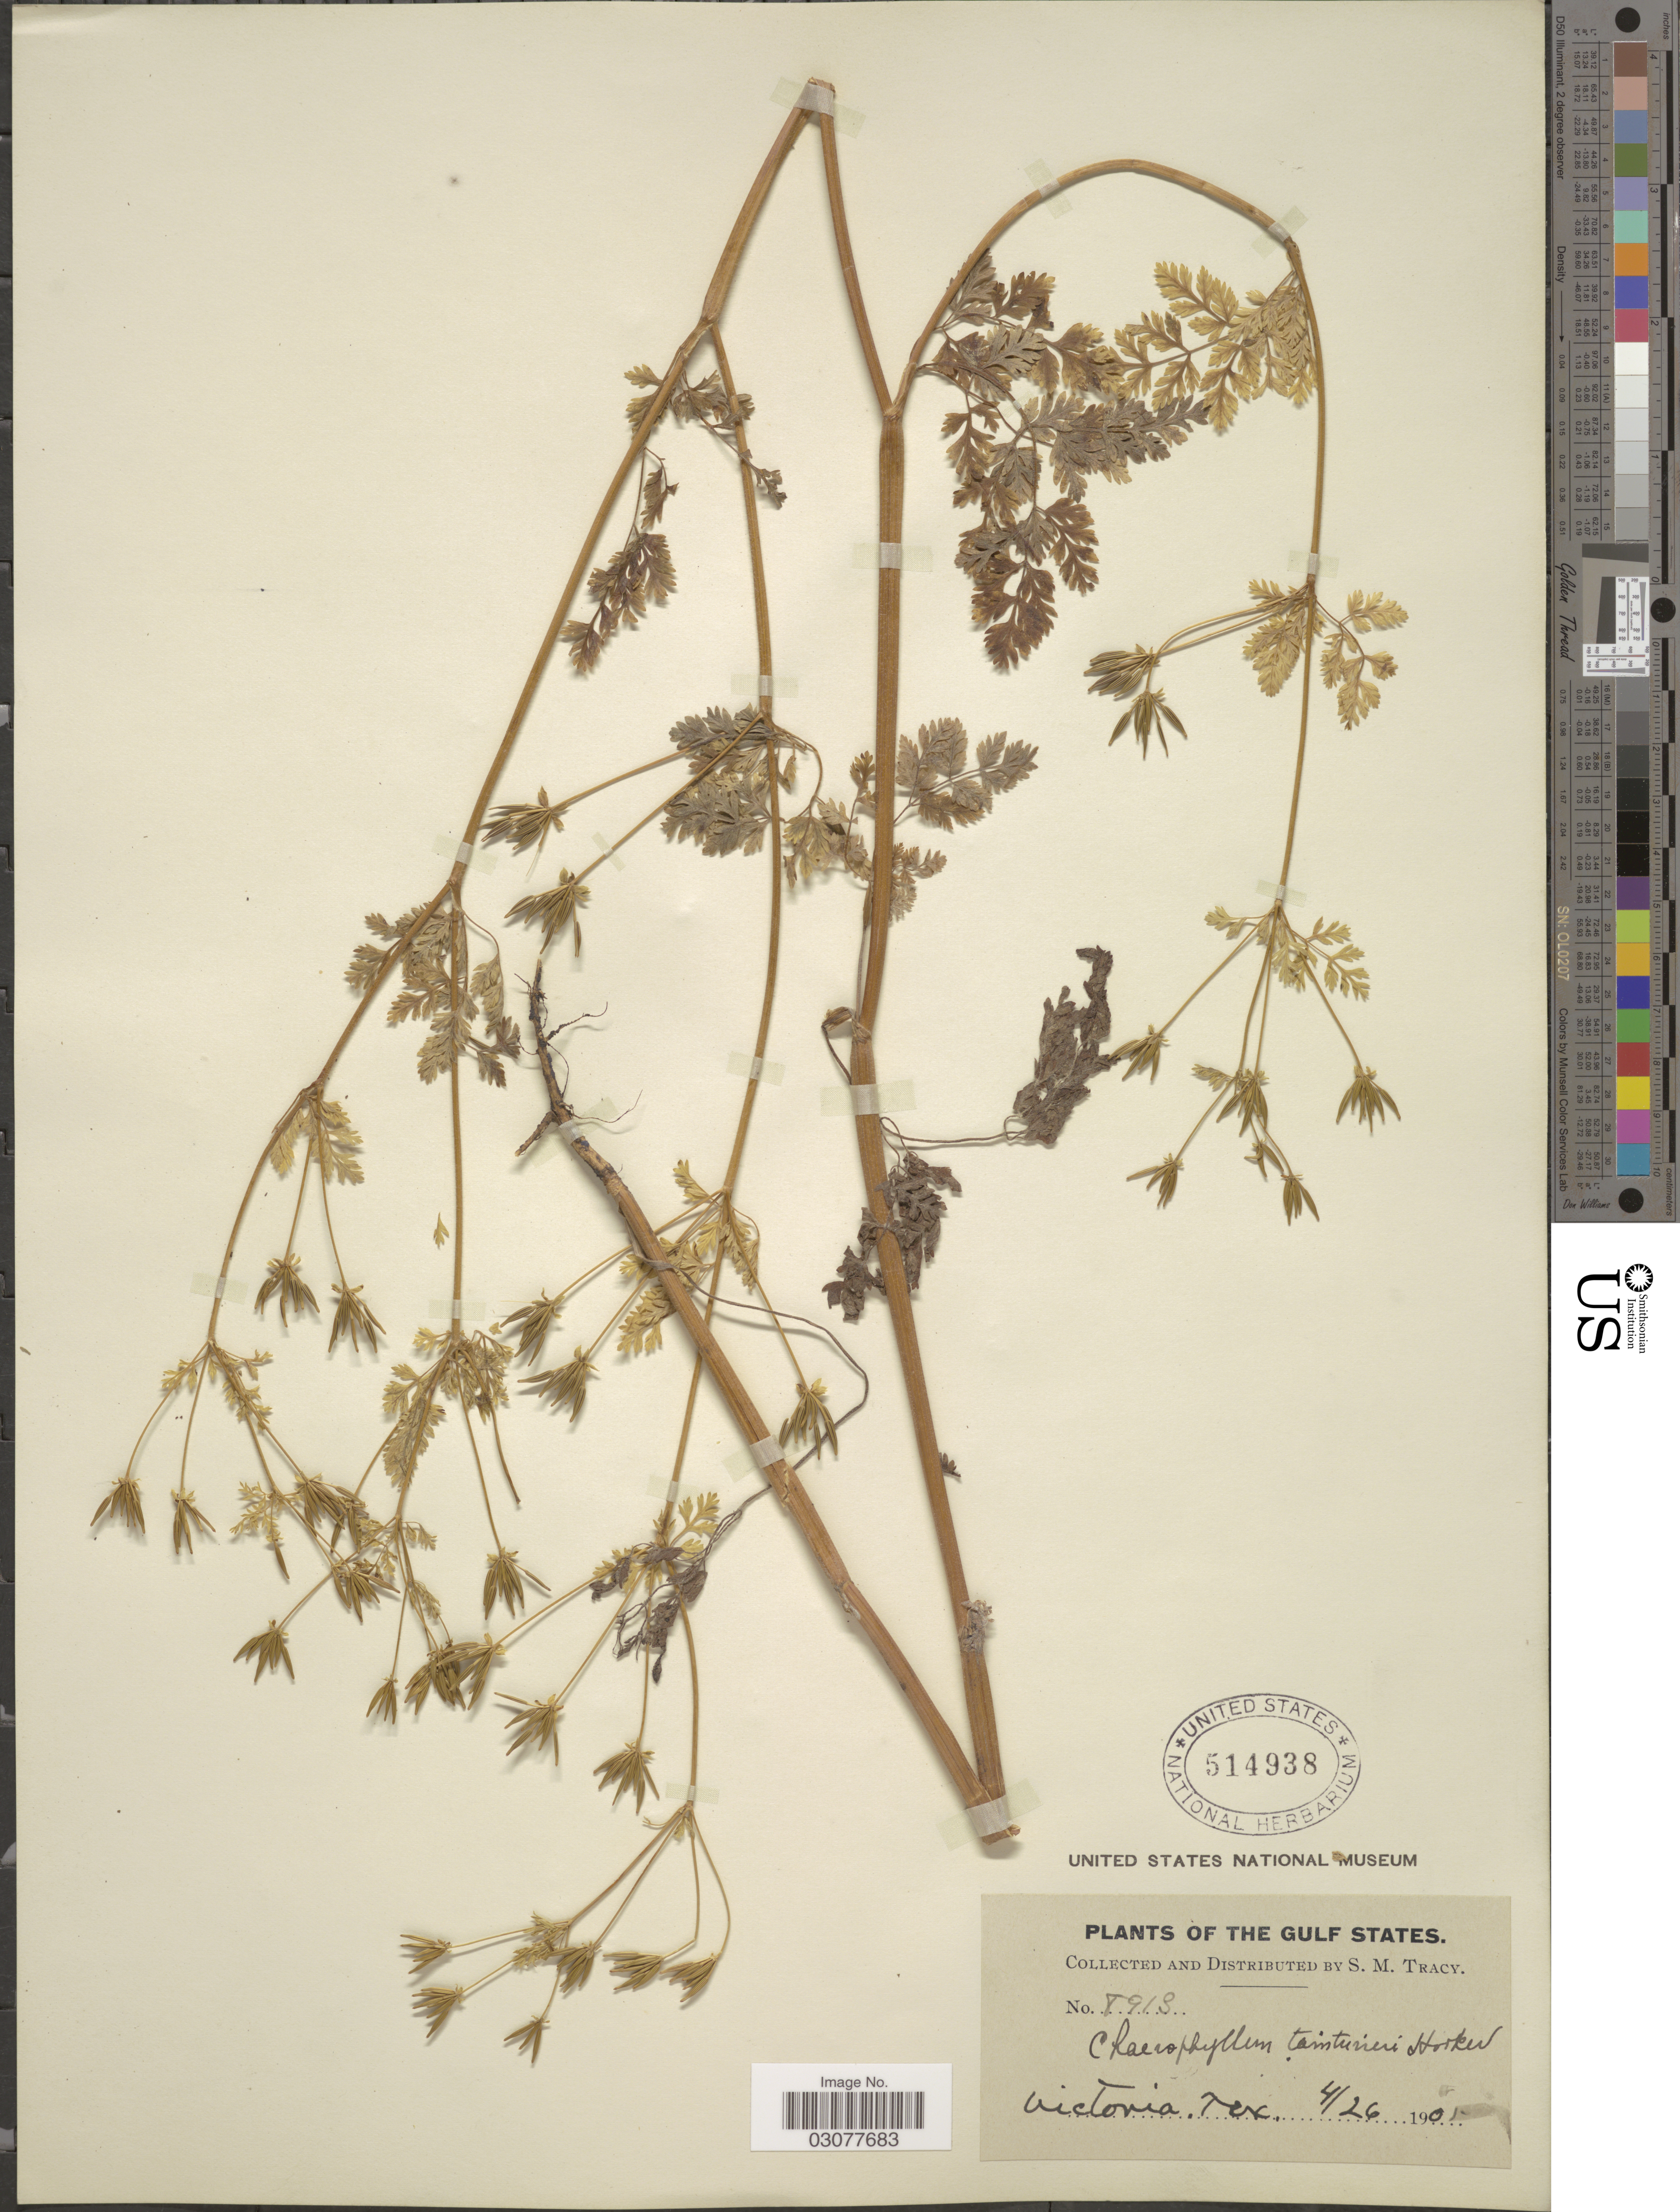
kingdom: Plantae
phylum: Tracheophyta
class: Magnoliopsida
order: Apiales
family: Apiaceae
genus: Chaerophyllum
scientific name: Chaerophyllum tainturieri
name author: Hook.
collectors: S. M. Tracy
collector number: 8913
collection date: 1901-04-26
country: United States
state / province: Texas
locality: The Gulf States, Victoria.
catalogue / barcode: US 514938